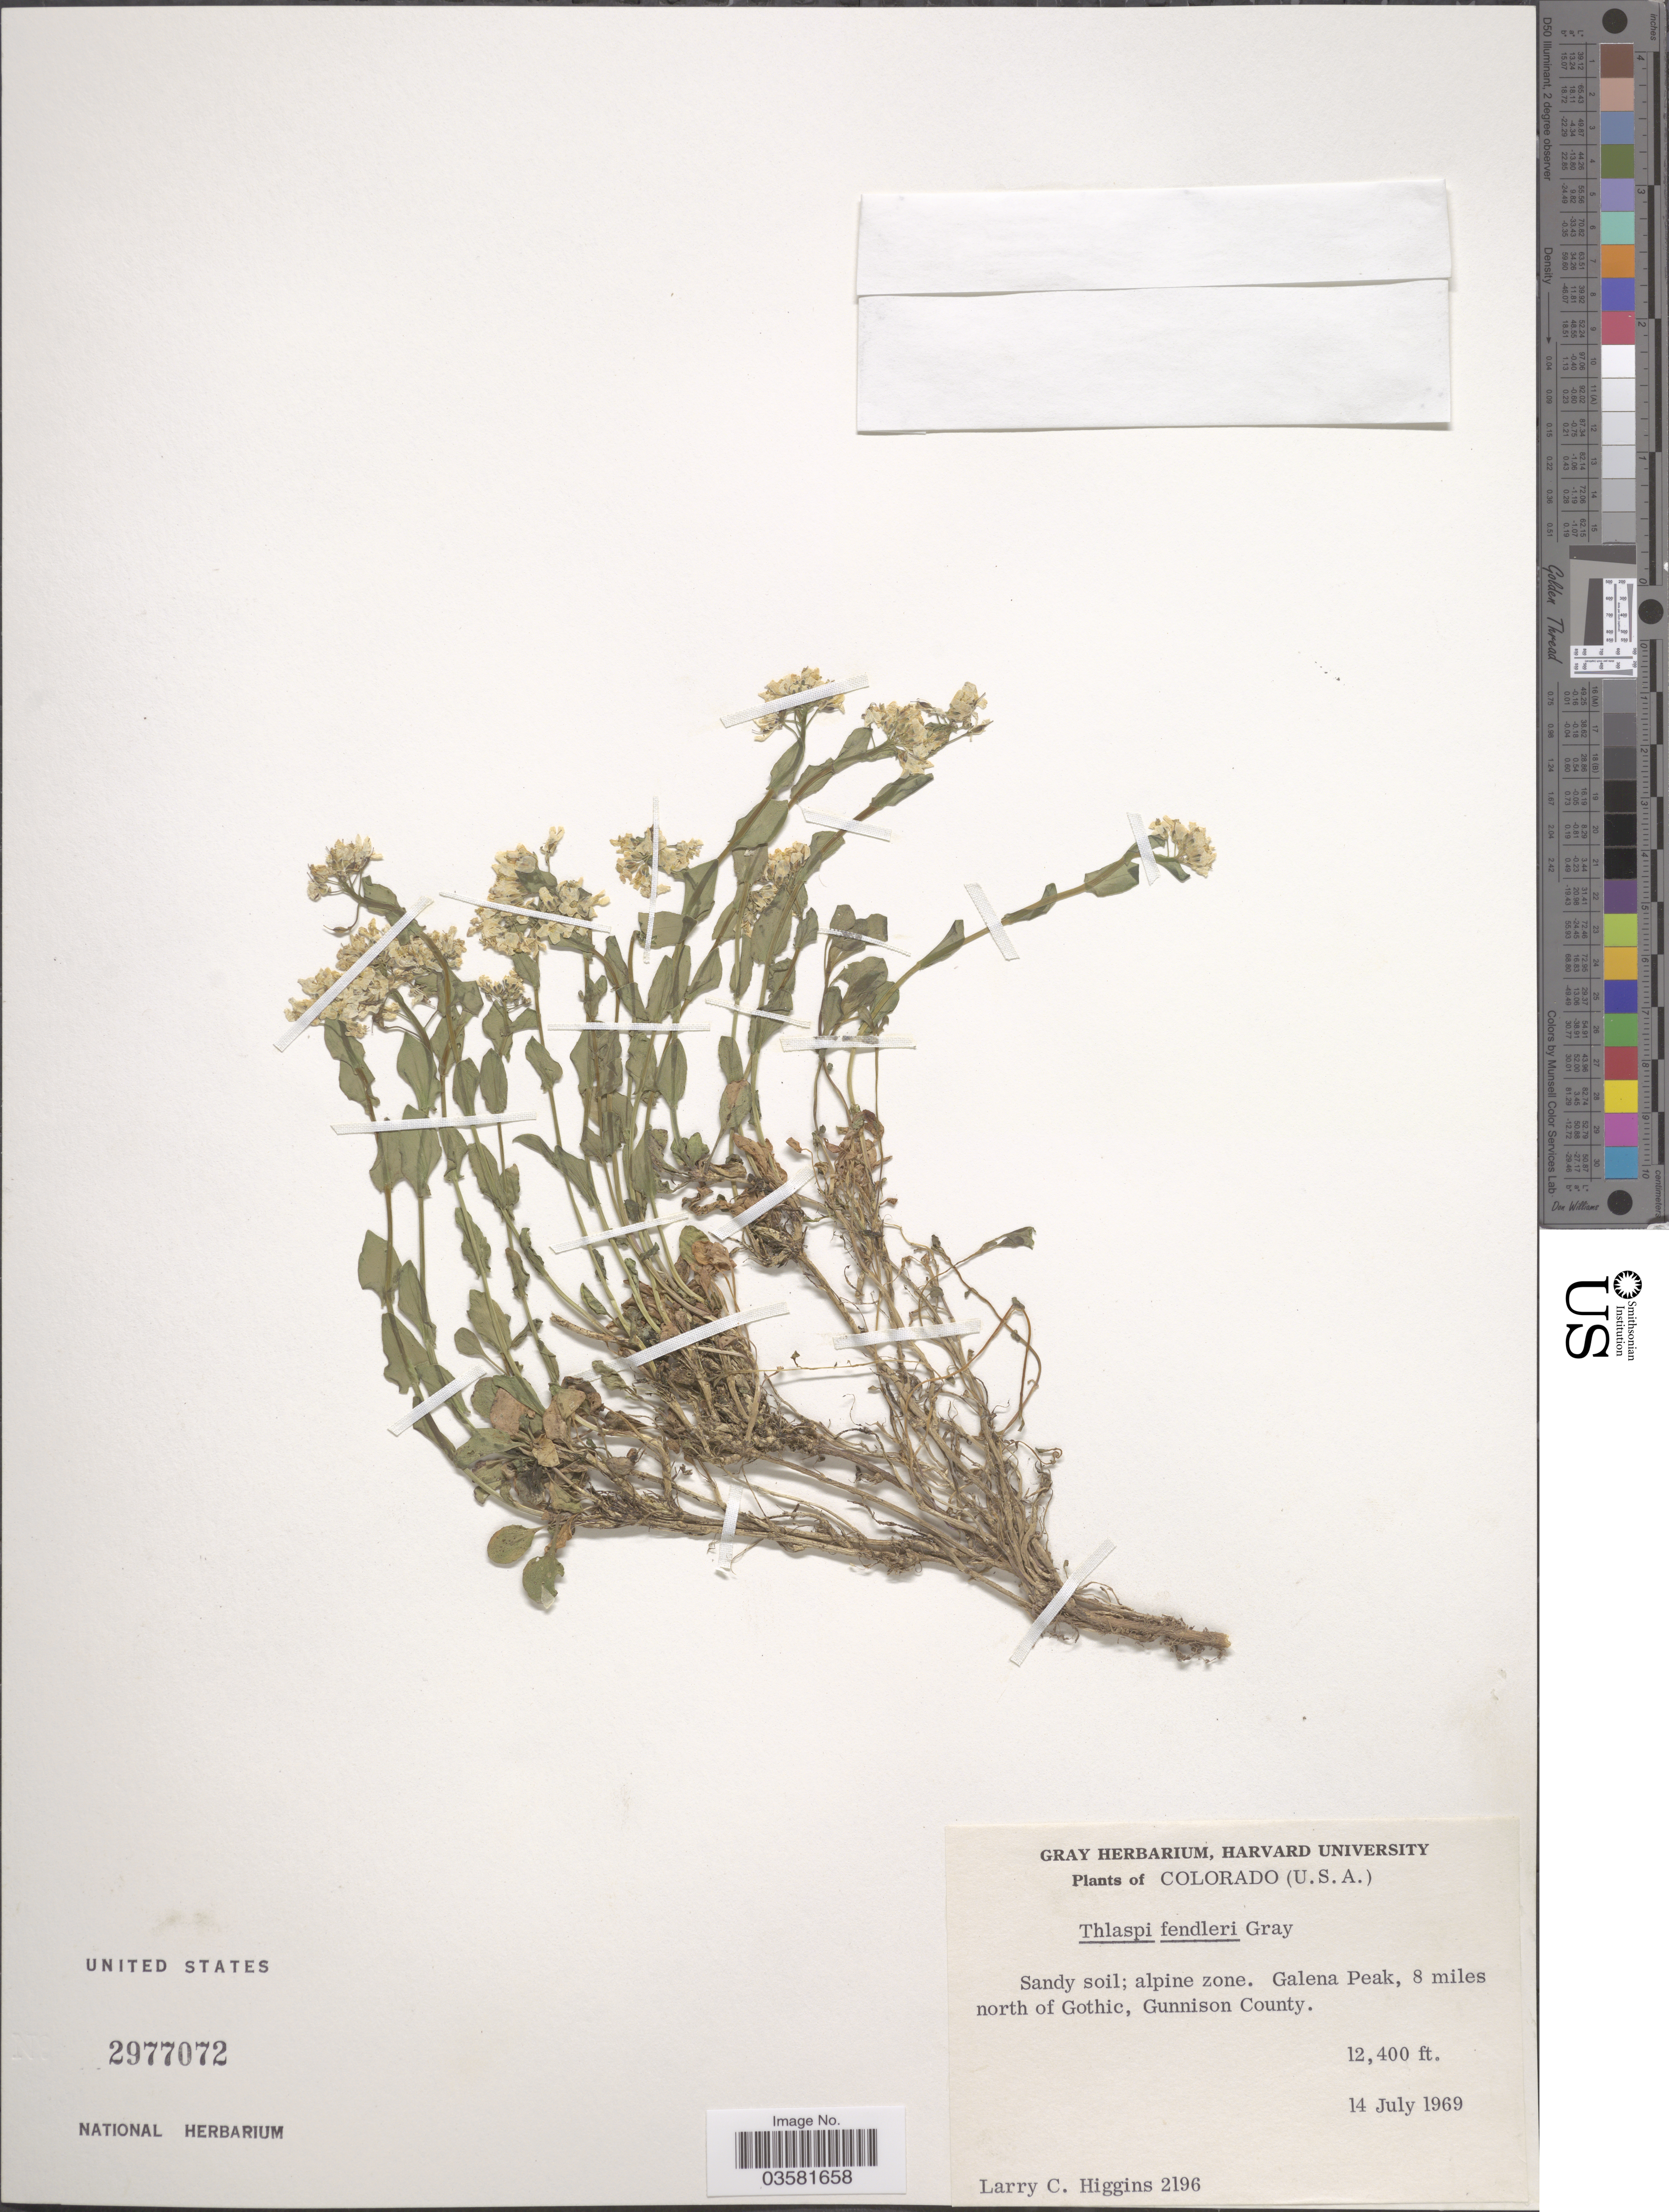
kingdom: Plantae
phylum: Tracheophyta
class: Magnoliopsida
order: Brassicales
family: Brassicaceae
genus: Thlaspi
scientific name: Thlaspi montanum var. fendleri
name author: (A. Gray) P.K. Holmgren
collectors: L. Higgins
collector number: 2196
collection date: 1969-07-14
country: United States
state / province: Colorado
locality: Galena Peak, 8 miles north of Gothic, Gunnison County.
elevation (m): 3780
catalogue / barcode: US 2977072